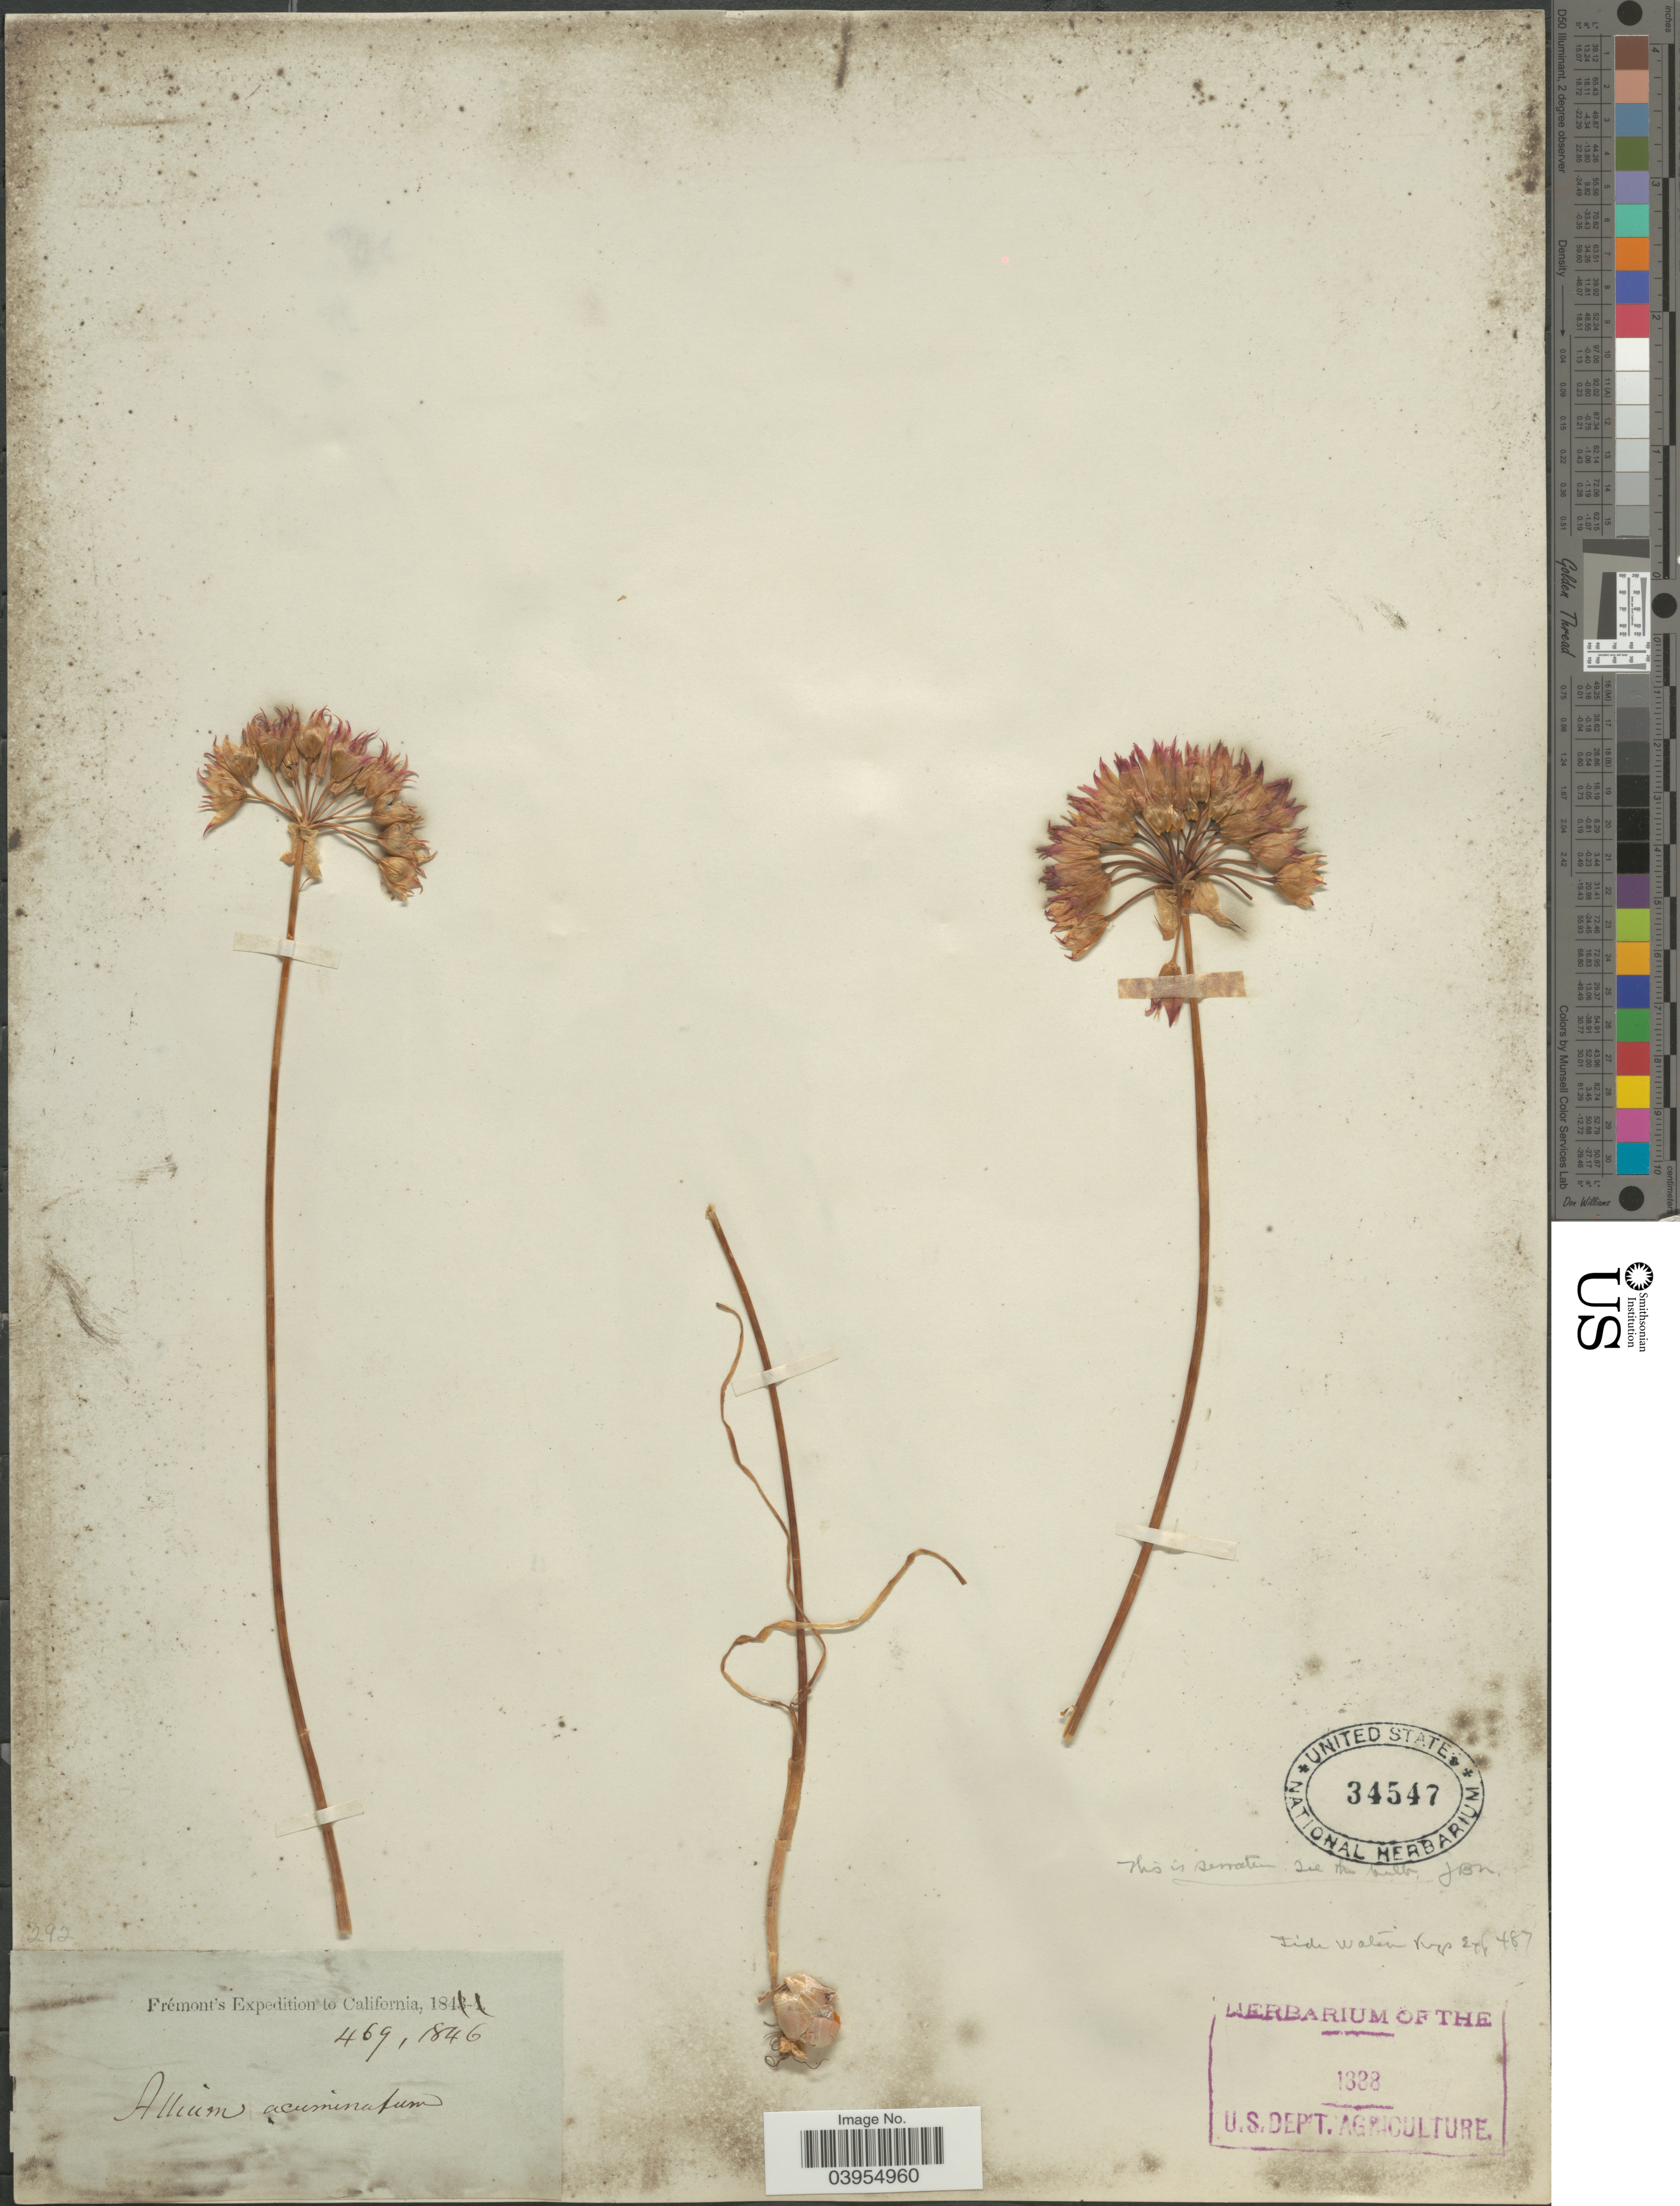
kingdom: Plantae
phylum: Tracheophyta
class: Liliopsida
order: Asparagales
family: Amaryllidaceae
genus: Allium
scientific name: Allium acuminatum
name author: Hook.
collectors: Fremont Exped.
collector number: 469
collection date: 1846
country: United States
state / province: California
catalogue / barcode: US 34547